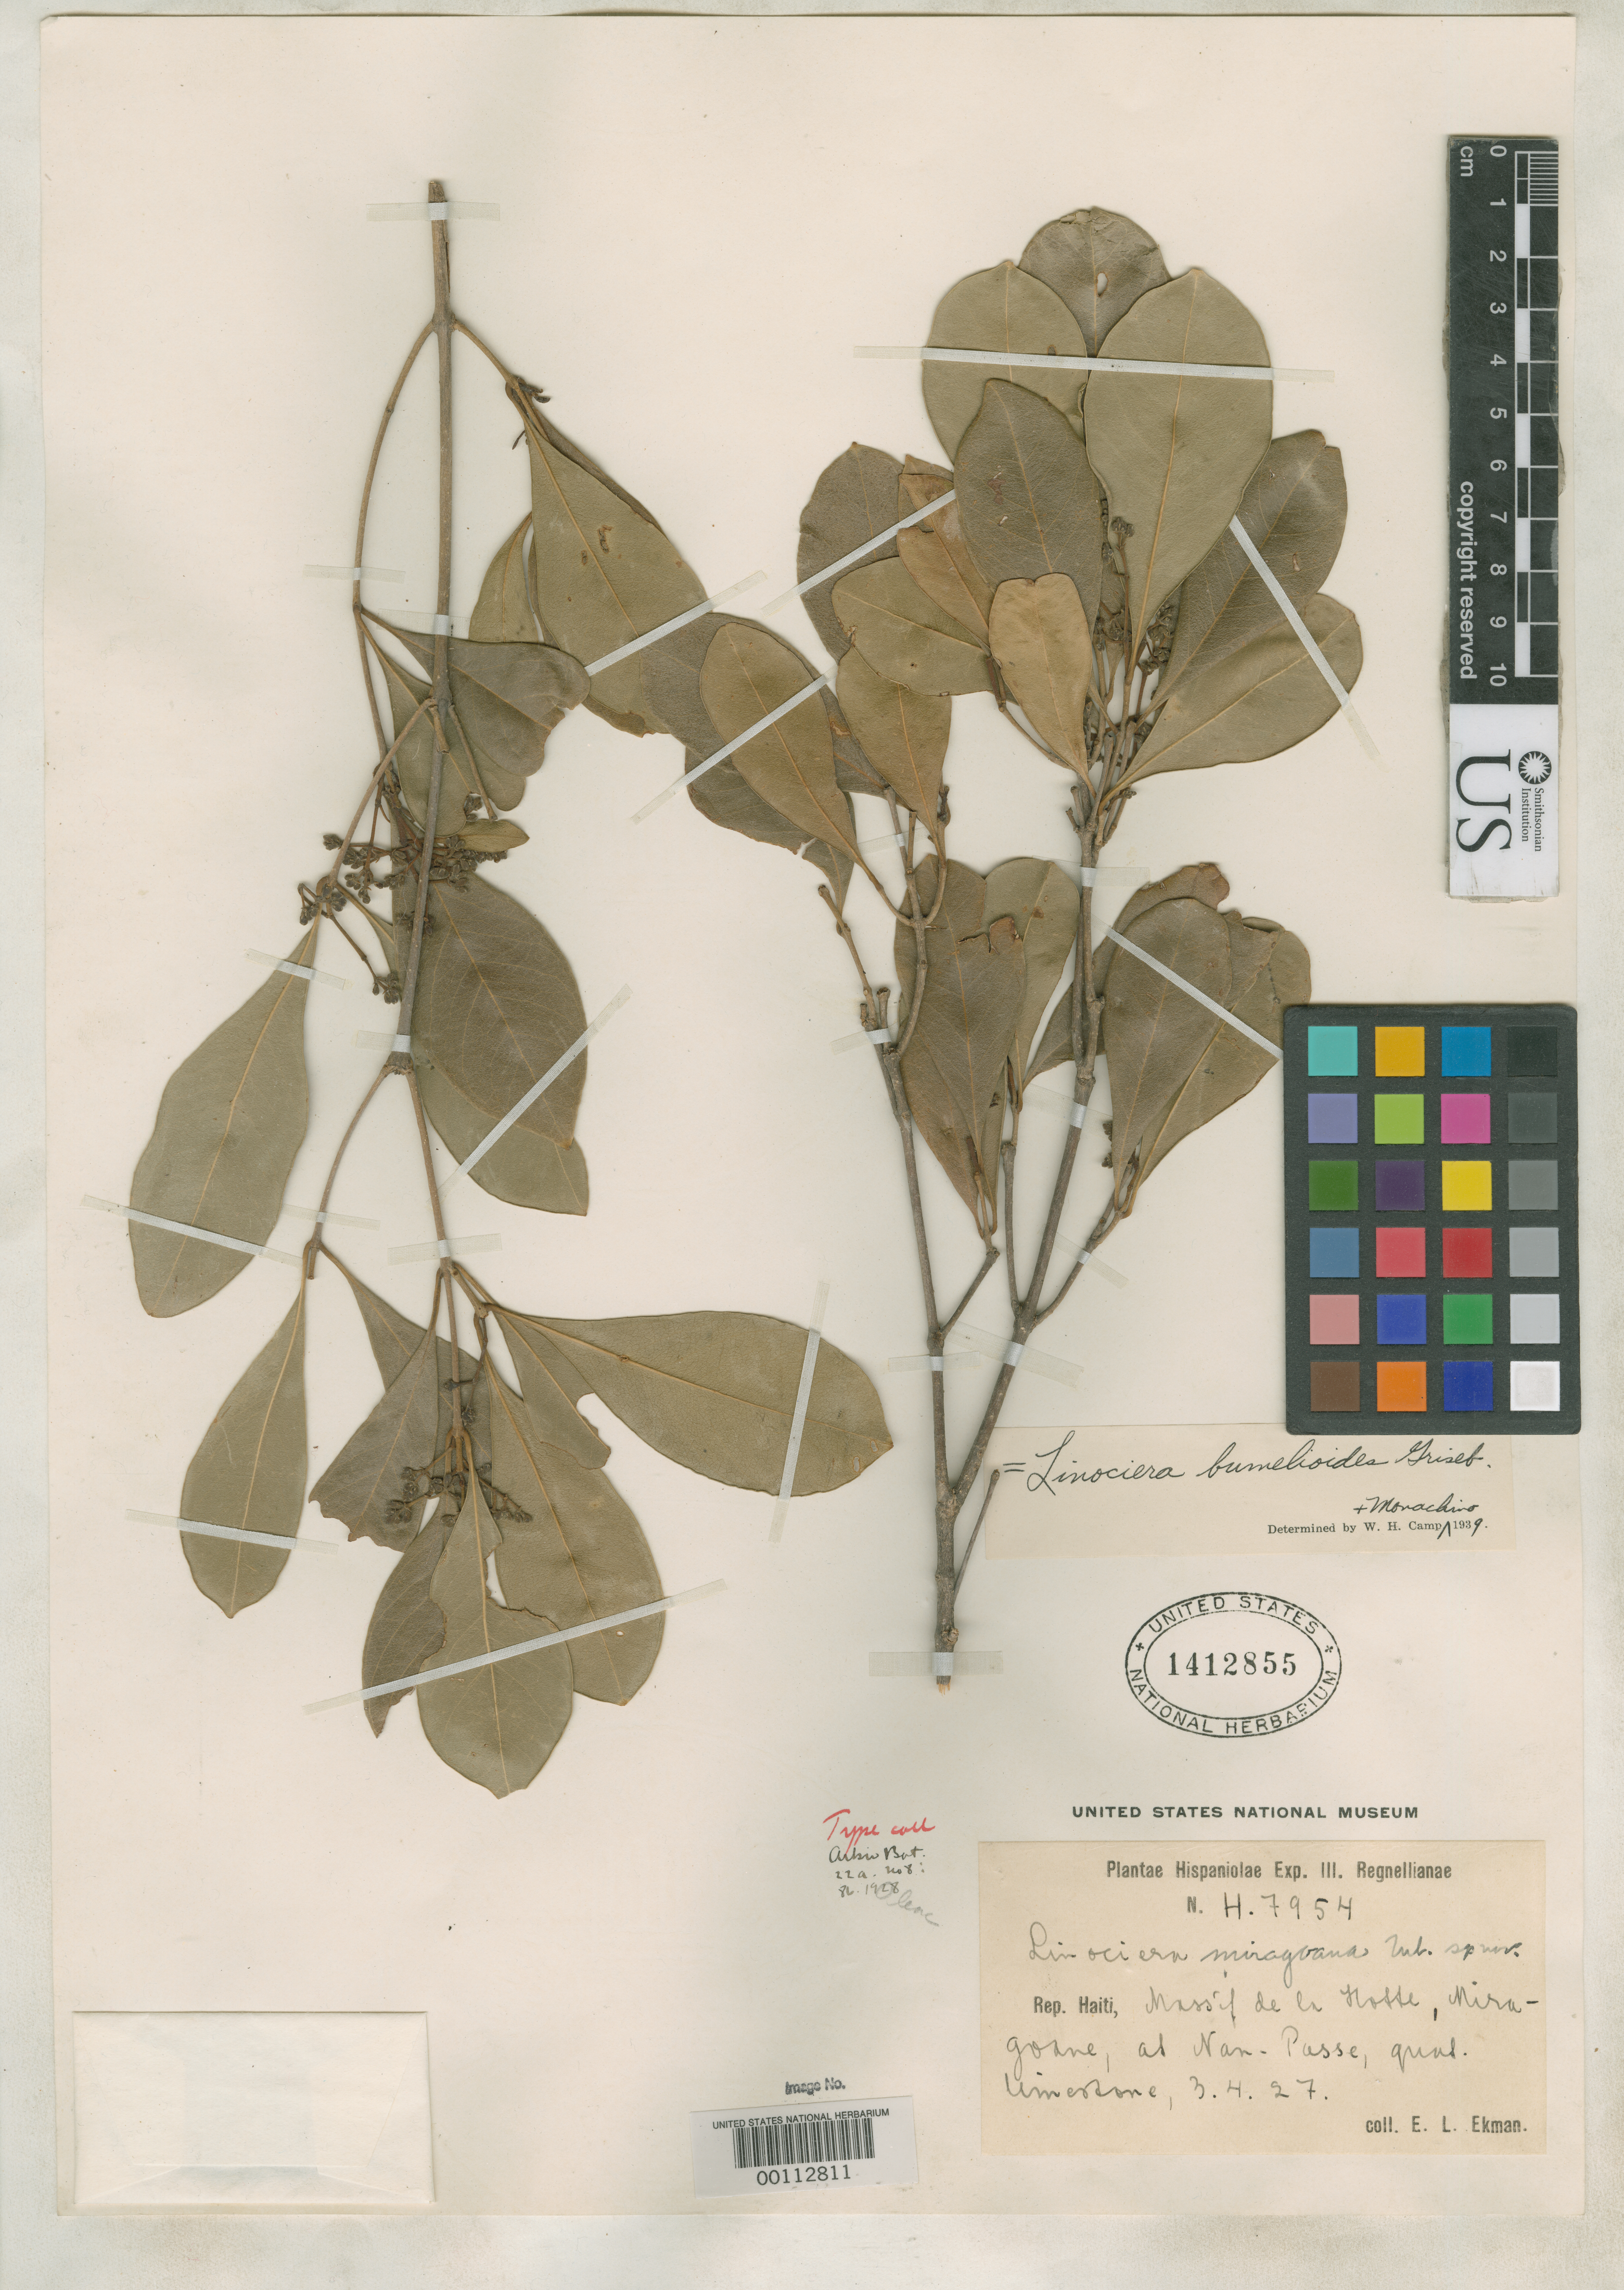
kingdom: Plantae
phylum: Tracheophyta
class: Magnoliopsida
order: Lamiales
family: Oleaceae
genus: Linociera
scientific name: Linociera miragoanae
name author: Urb.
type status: Type Fragment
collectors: E. L. Ekman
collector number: H 7954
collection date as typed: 03 Apr 1927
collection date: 1927-04-03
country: Haiti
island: Hispaniola Island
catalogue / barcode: US 1412855